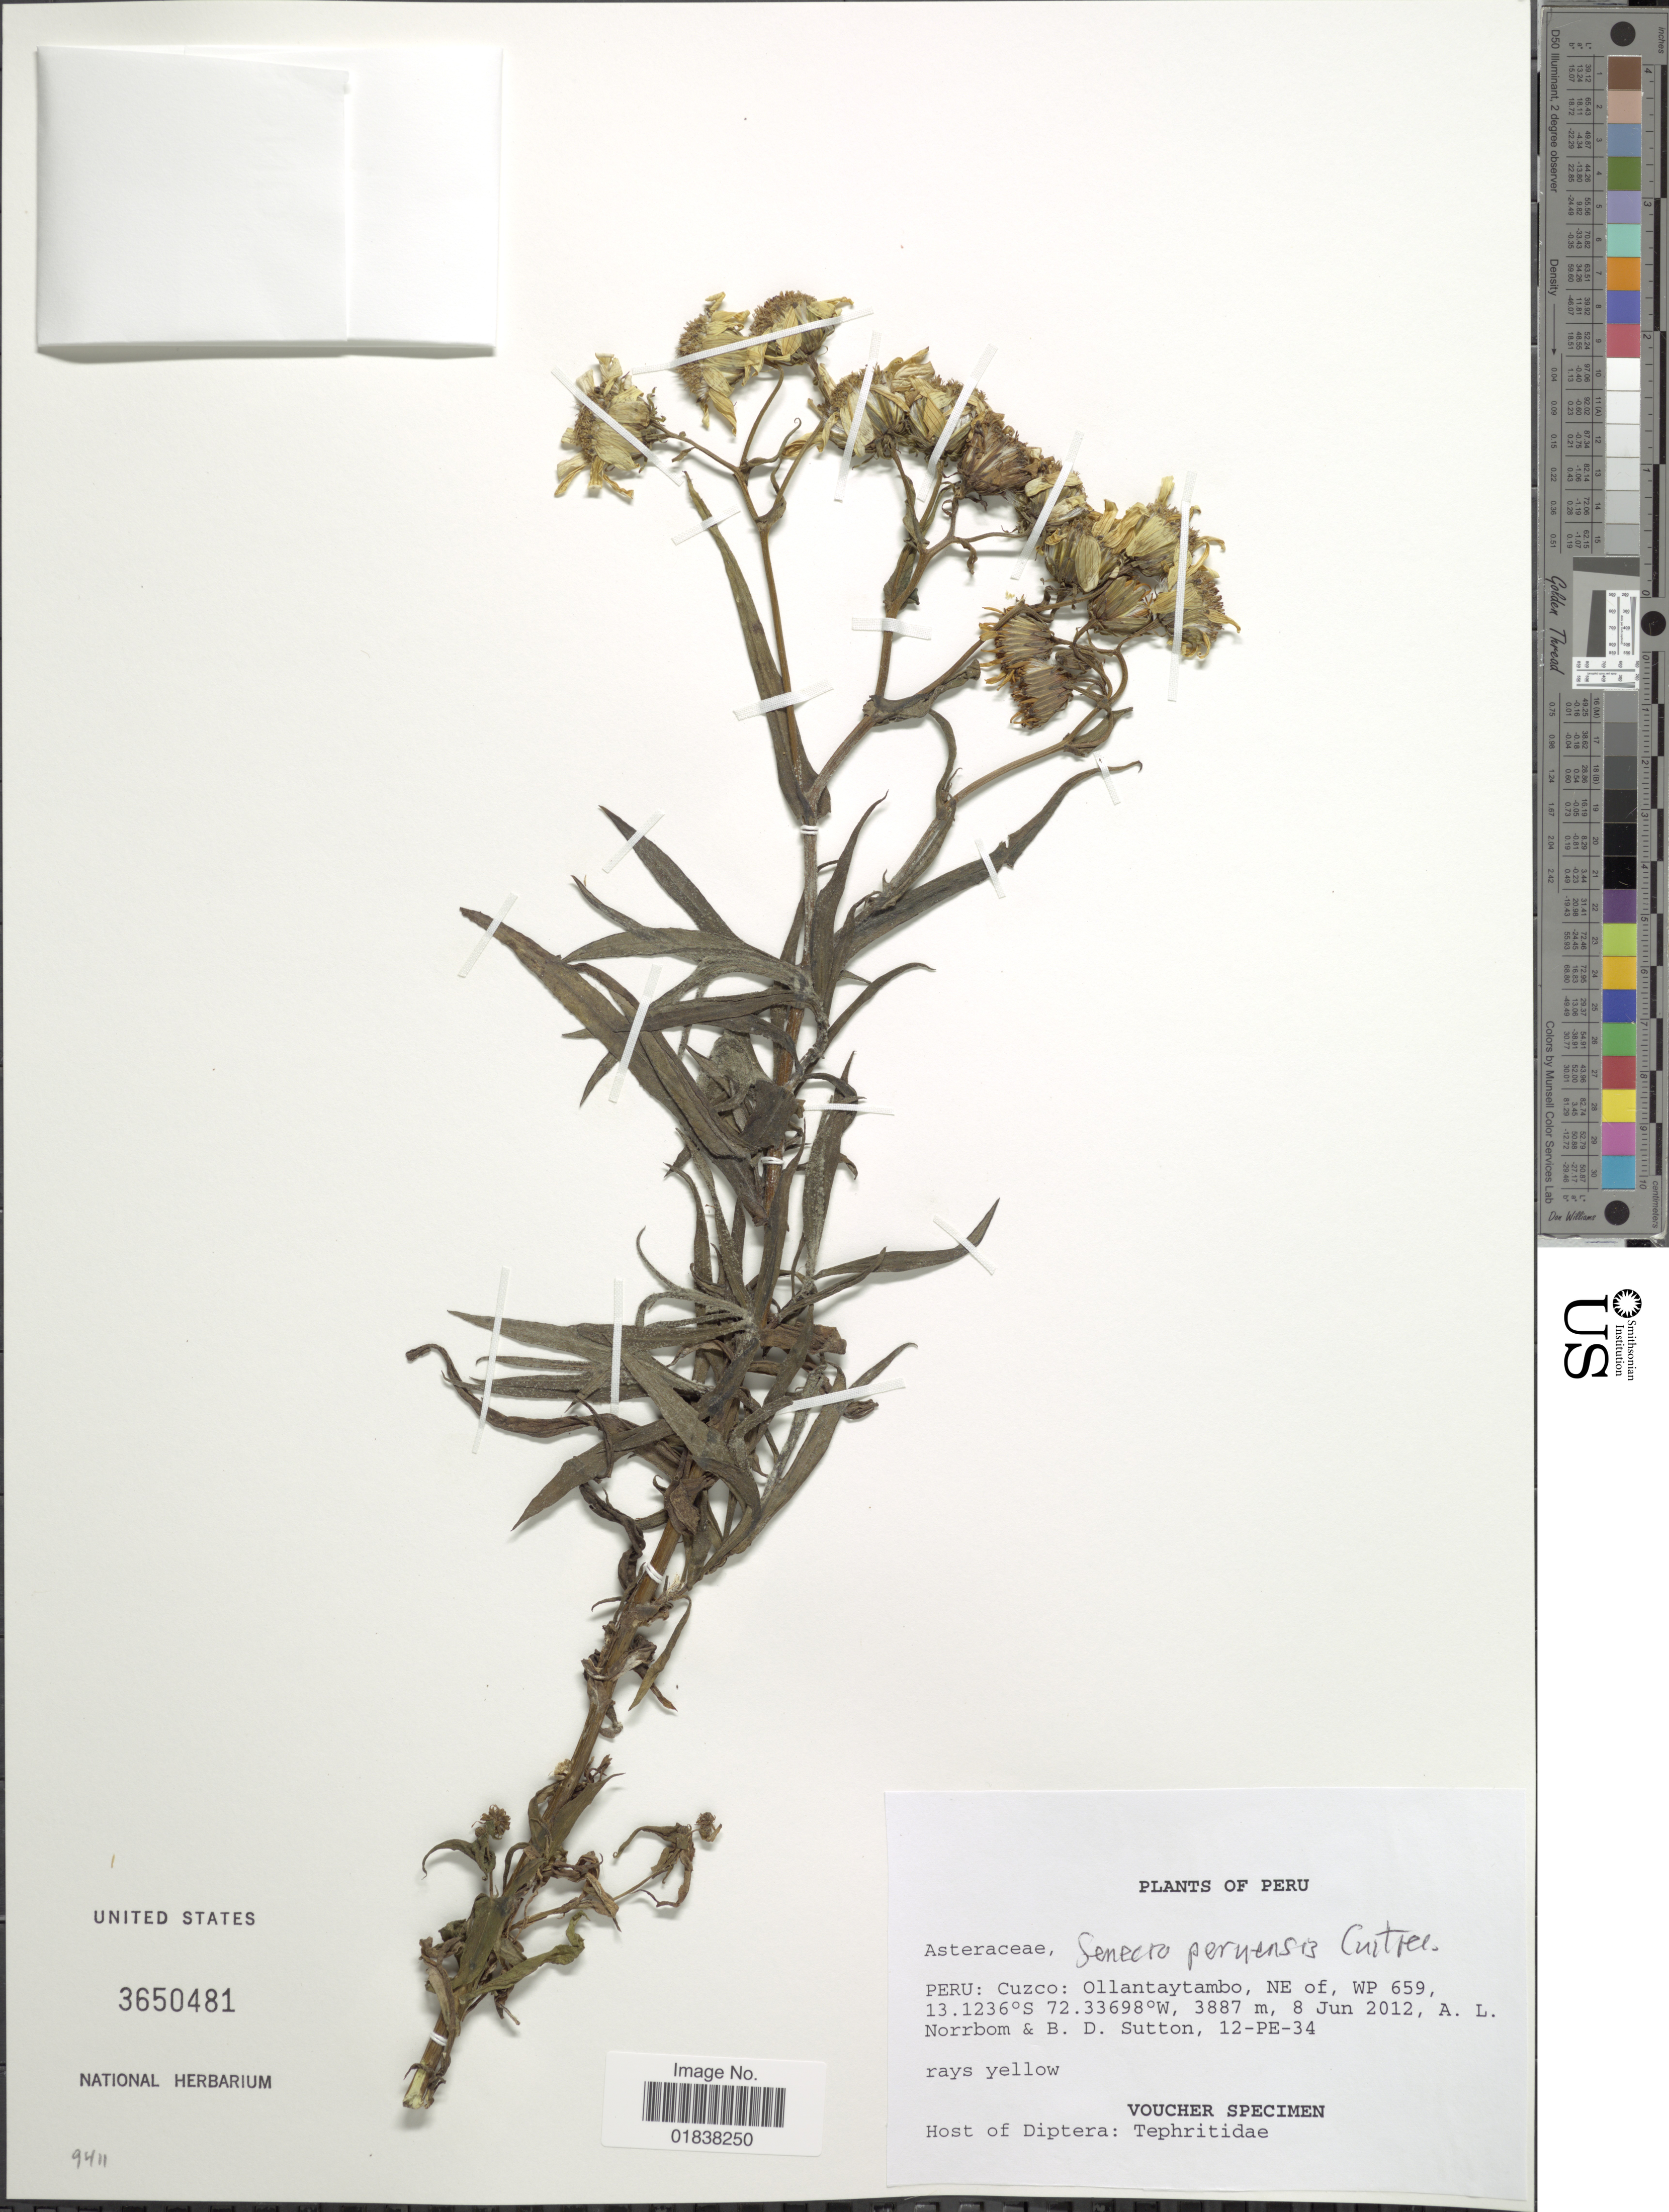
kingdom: Plantae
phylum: Tracheophyta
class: Magnoliopsida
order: Asterales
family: Asteraceae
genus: Senecio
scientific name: Senecio peruensis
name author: Cuatrec.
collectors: A. L. Norrbom & B. Sutton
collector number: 12-PE-34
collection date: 2012-06-08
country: Peru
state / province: Cusco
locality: Ollantaytambo, NE of, WP 659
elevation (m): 3887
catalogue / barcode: US 3650481